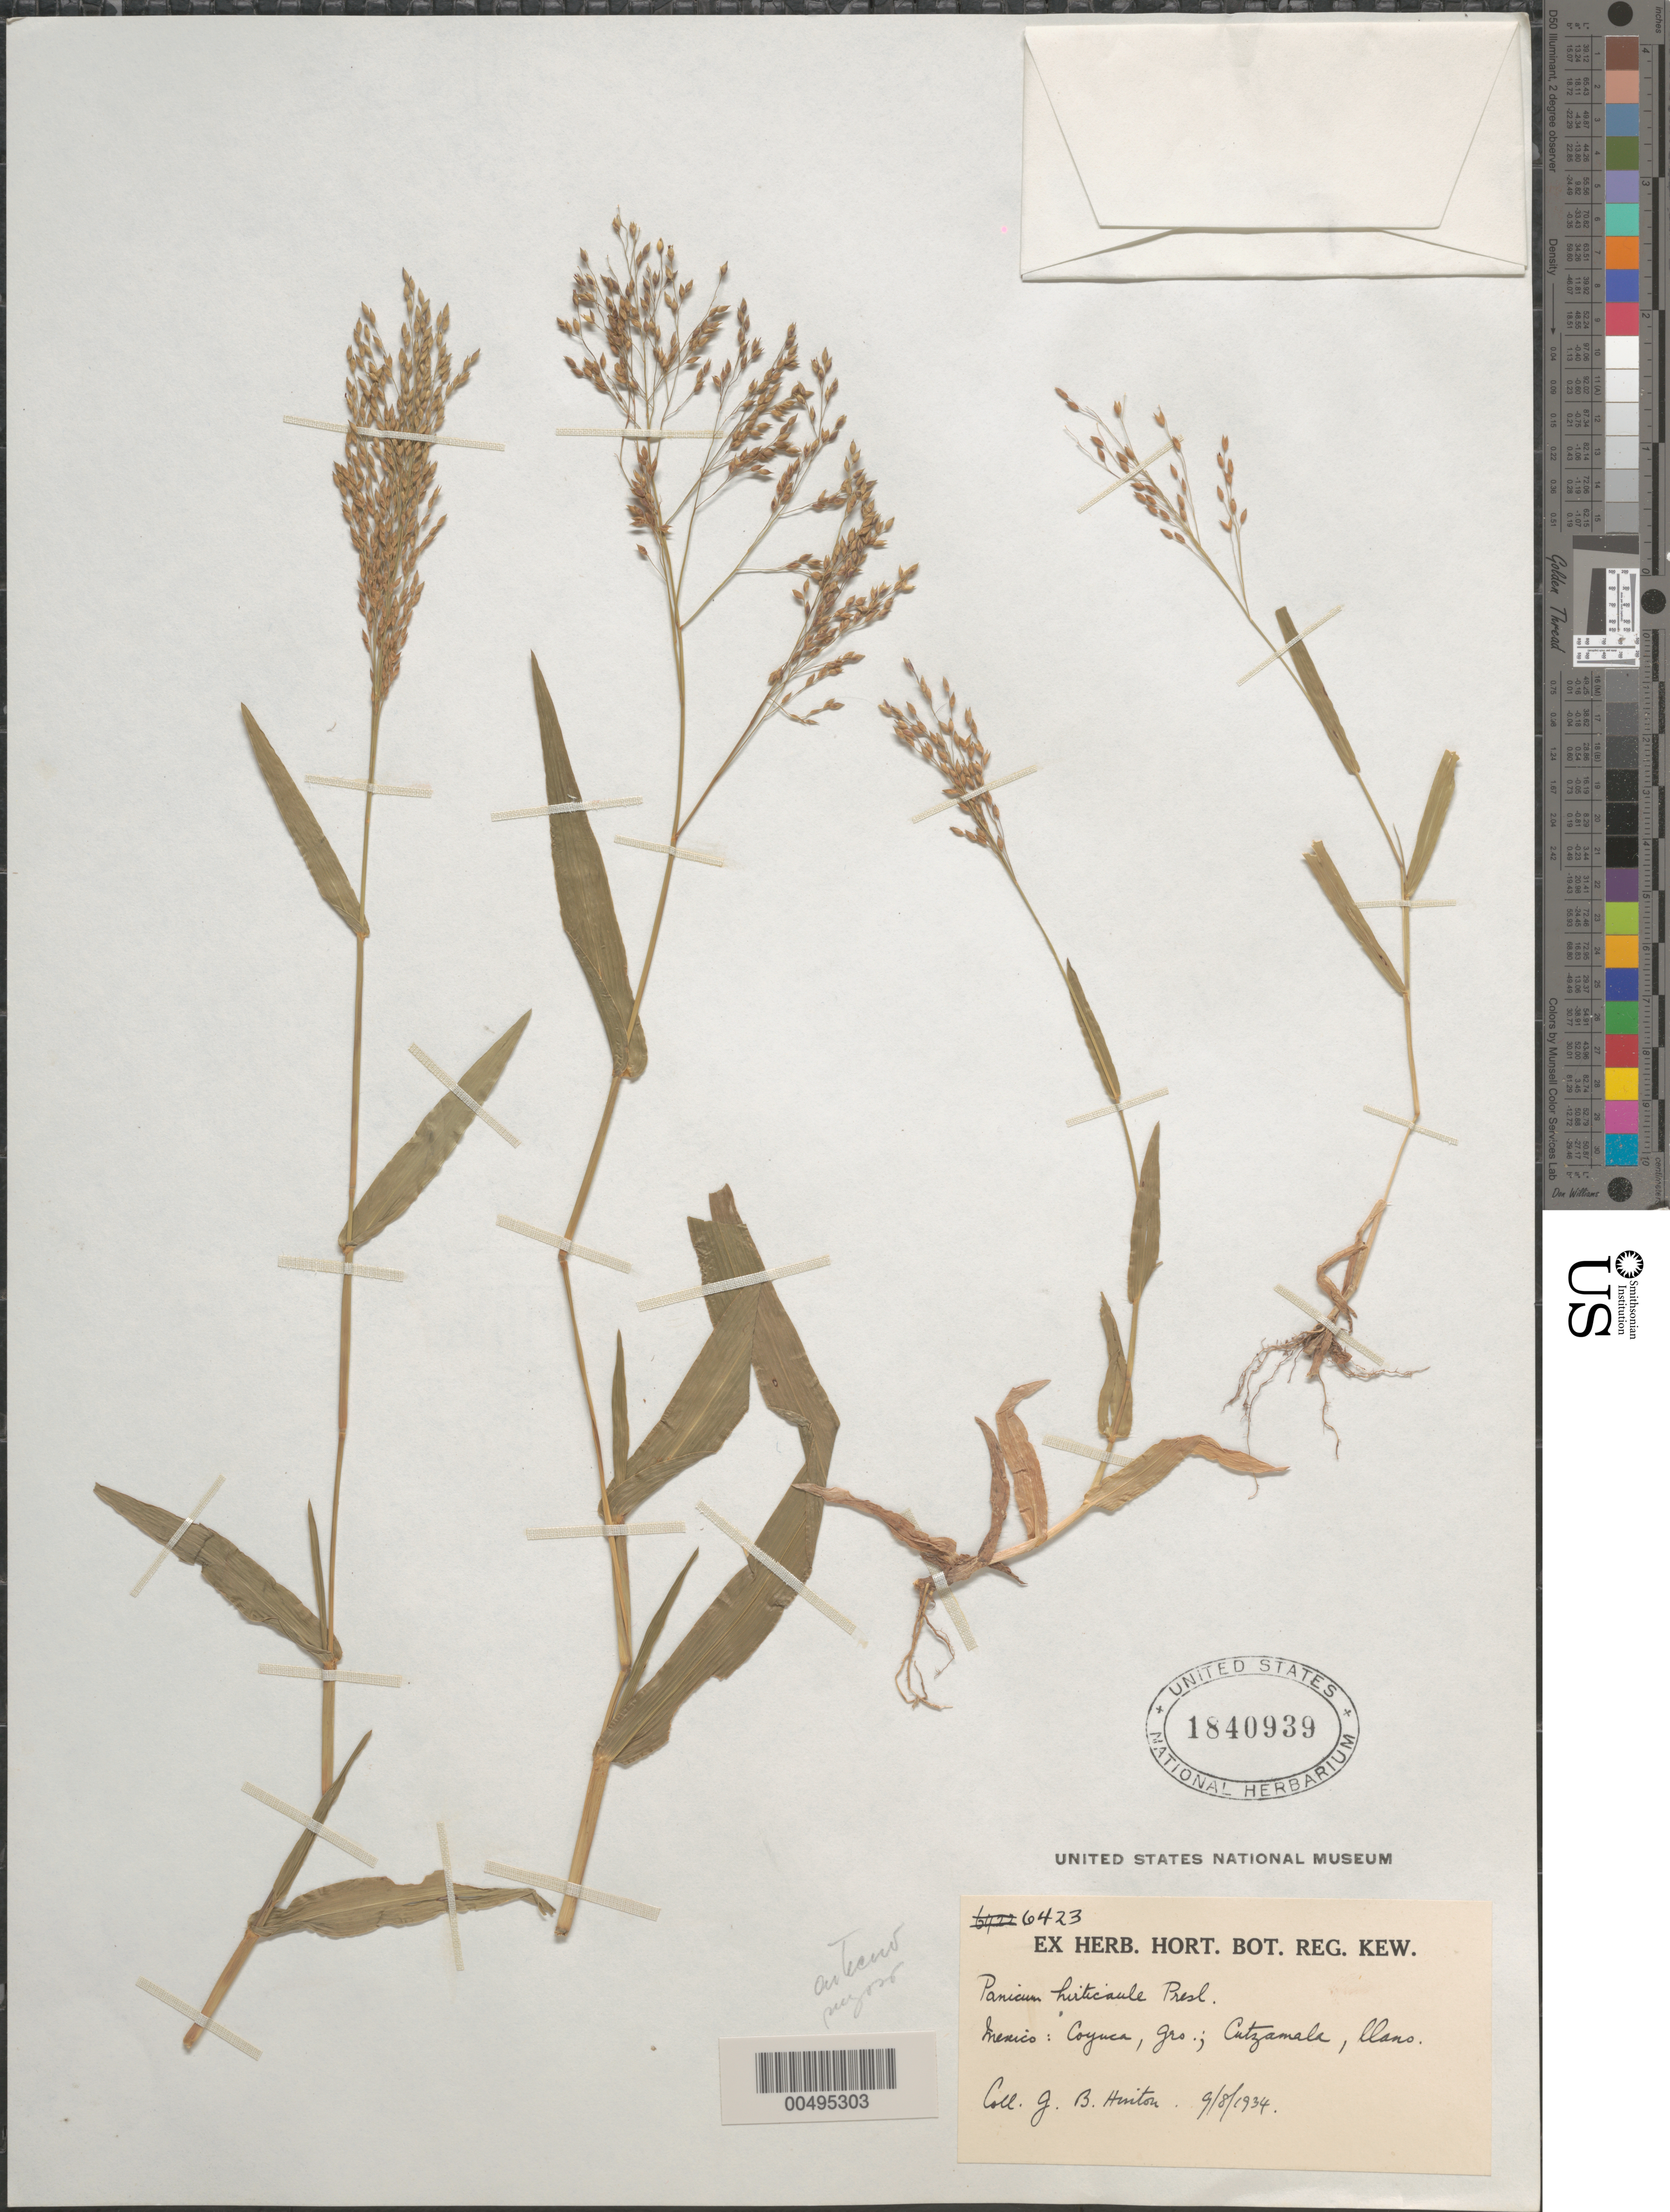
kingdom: Plantae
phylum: Tracheophyta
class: Liliopsida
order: Poales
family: Poaceae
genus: Panicum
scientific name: Panicum hirticaule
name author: J. Presl in C. Presl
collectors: G. B. Hinton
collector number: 6423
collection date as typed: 9 Aug 1934 or 8 Sep 1934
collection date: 1934-08-09 or 1934-09-08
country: Mexico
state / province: Guerrero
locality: Coyuca, Cutzamala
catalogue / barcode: US 1840939